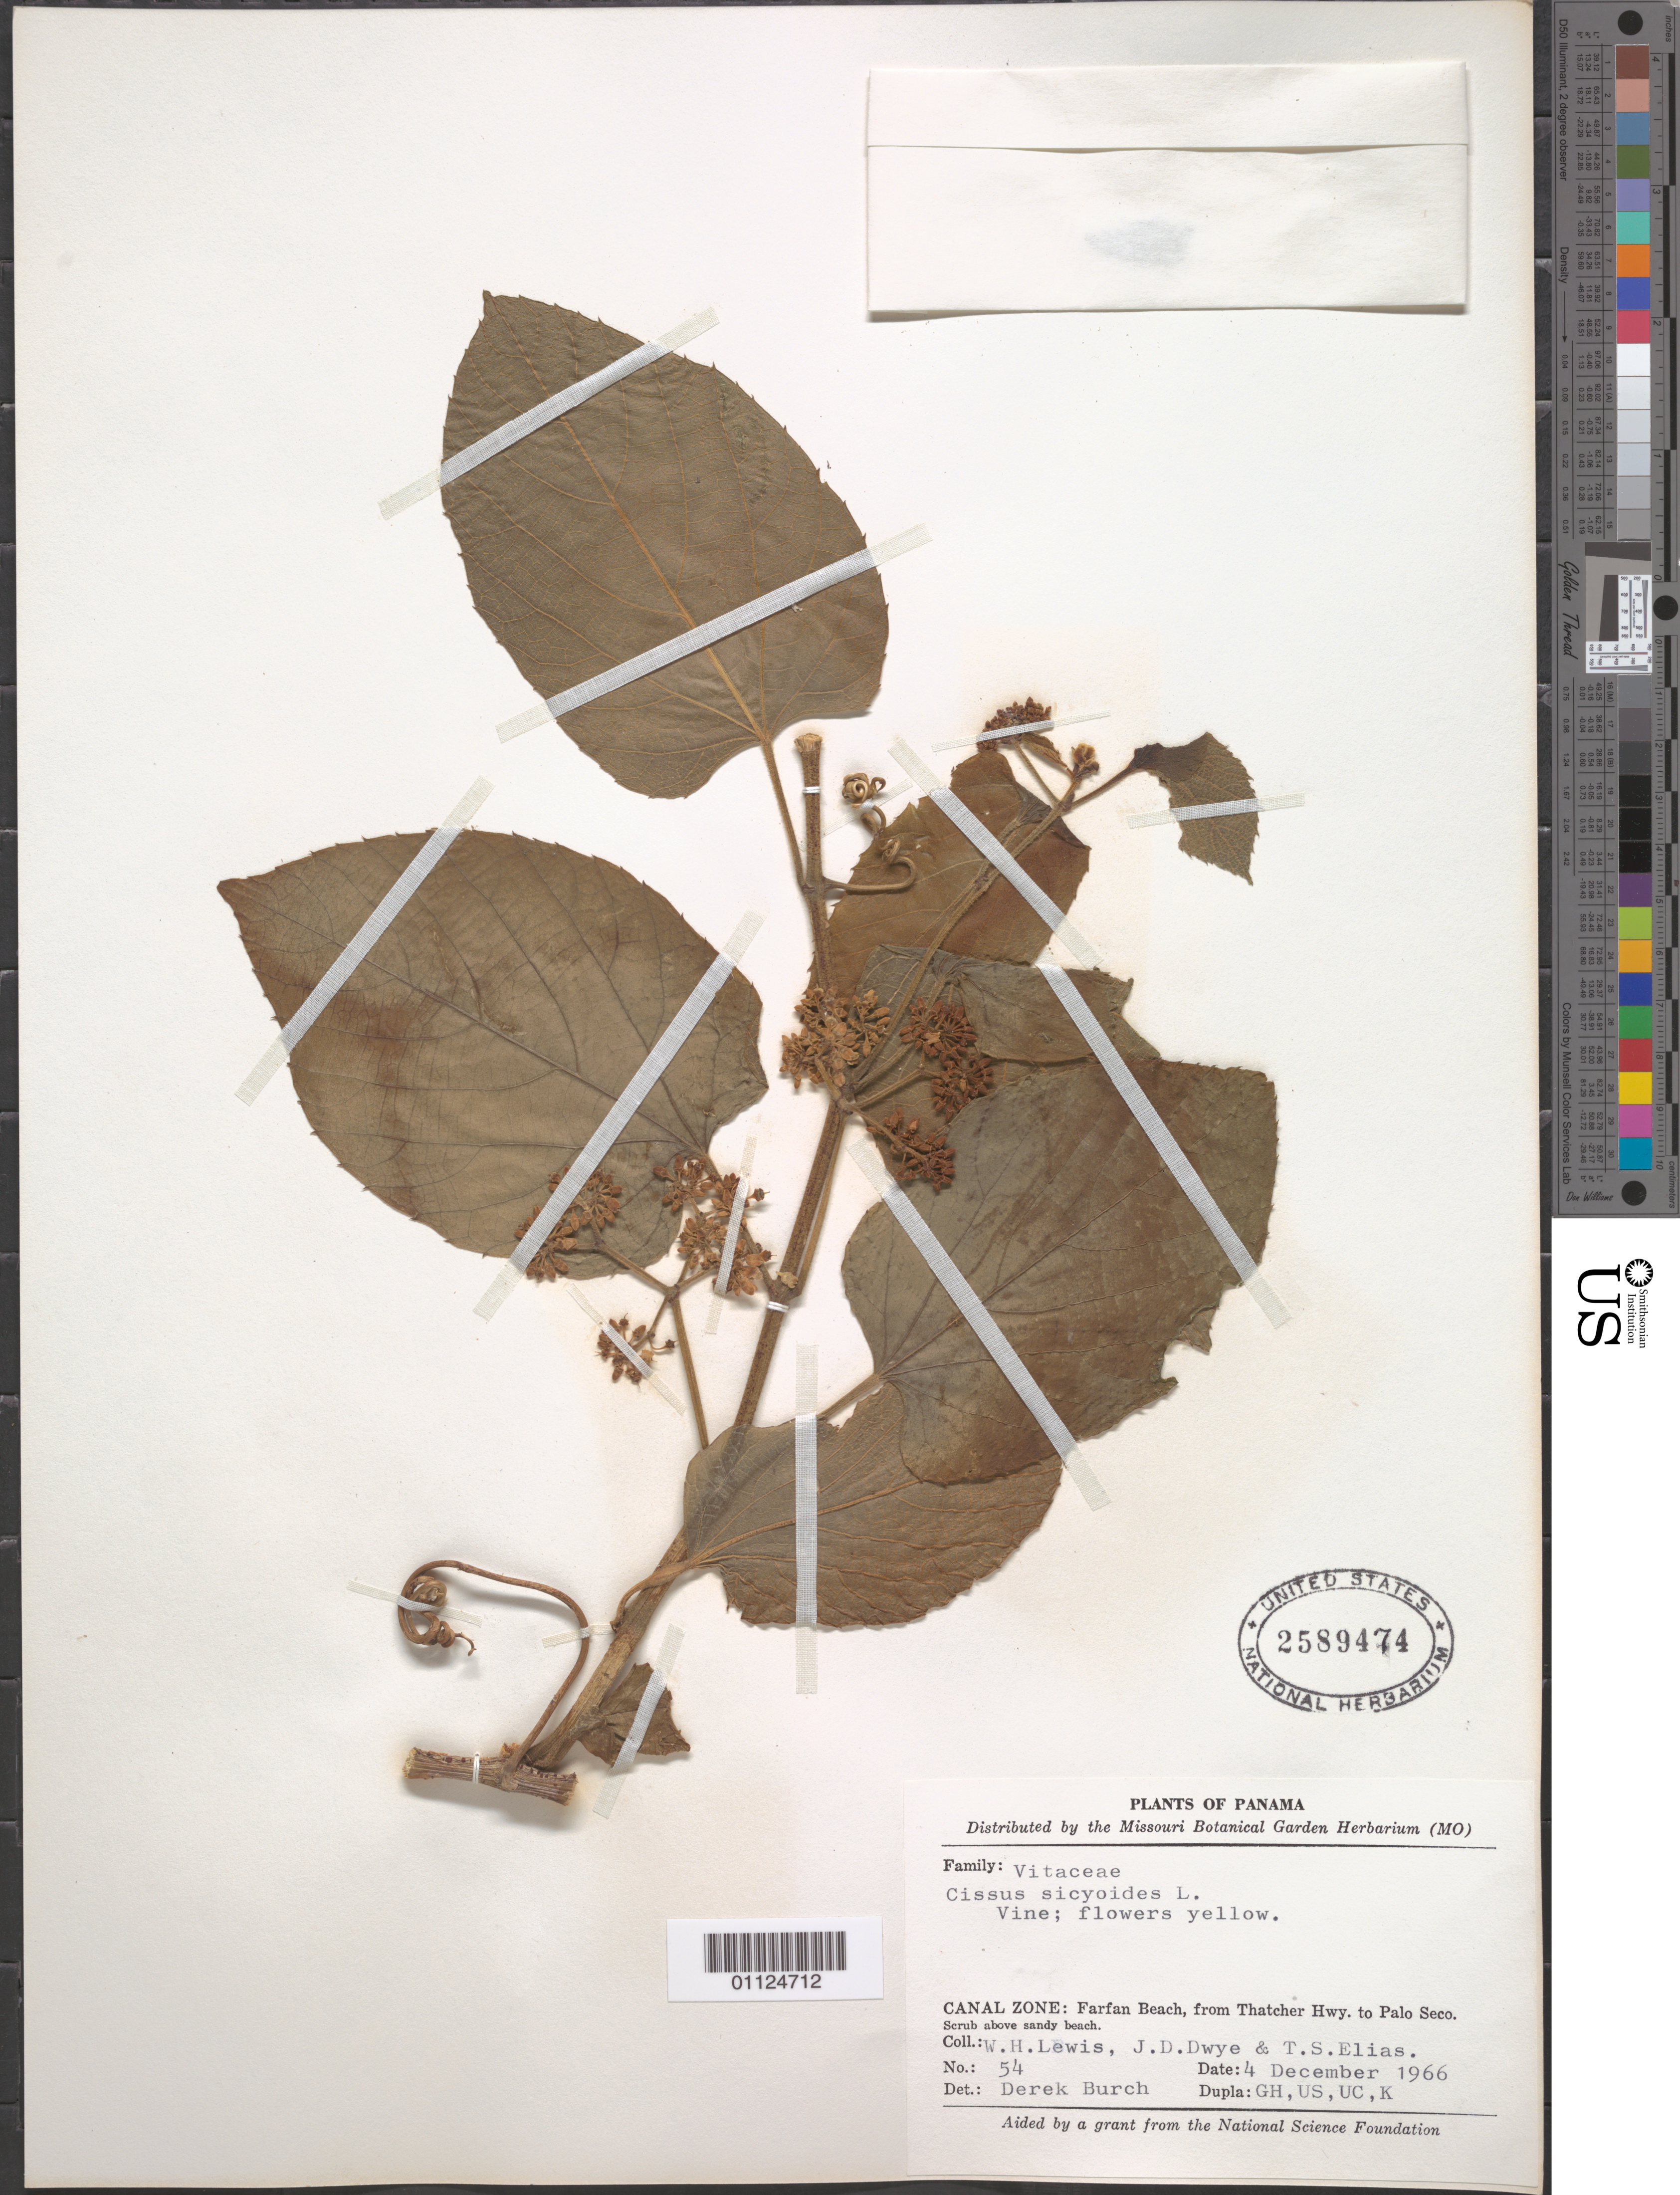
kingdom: Plantae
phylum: Tracheophyta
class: Magnoliopsida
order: Vitales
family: Vitaceae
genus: Cissus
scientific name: Cissus verticillata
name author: (L.) Nicolson & C.E. Jarvis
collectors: W. H. Lewis & T. S. Elias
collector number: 54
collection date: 1966-12-04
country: Panama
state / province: Panamá Oeste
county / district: Canal Zone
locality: Farfan Beach, from Thatcher Hwy to Palo Seco.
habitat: Scrub above sandy beach. Vine.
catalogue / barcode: US 2589474